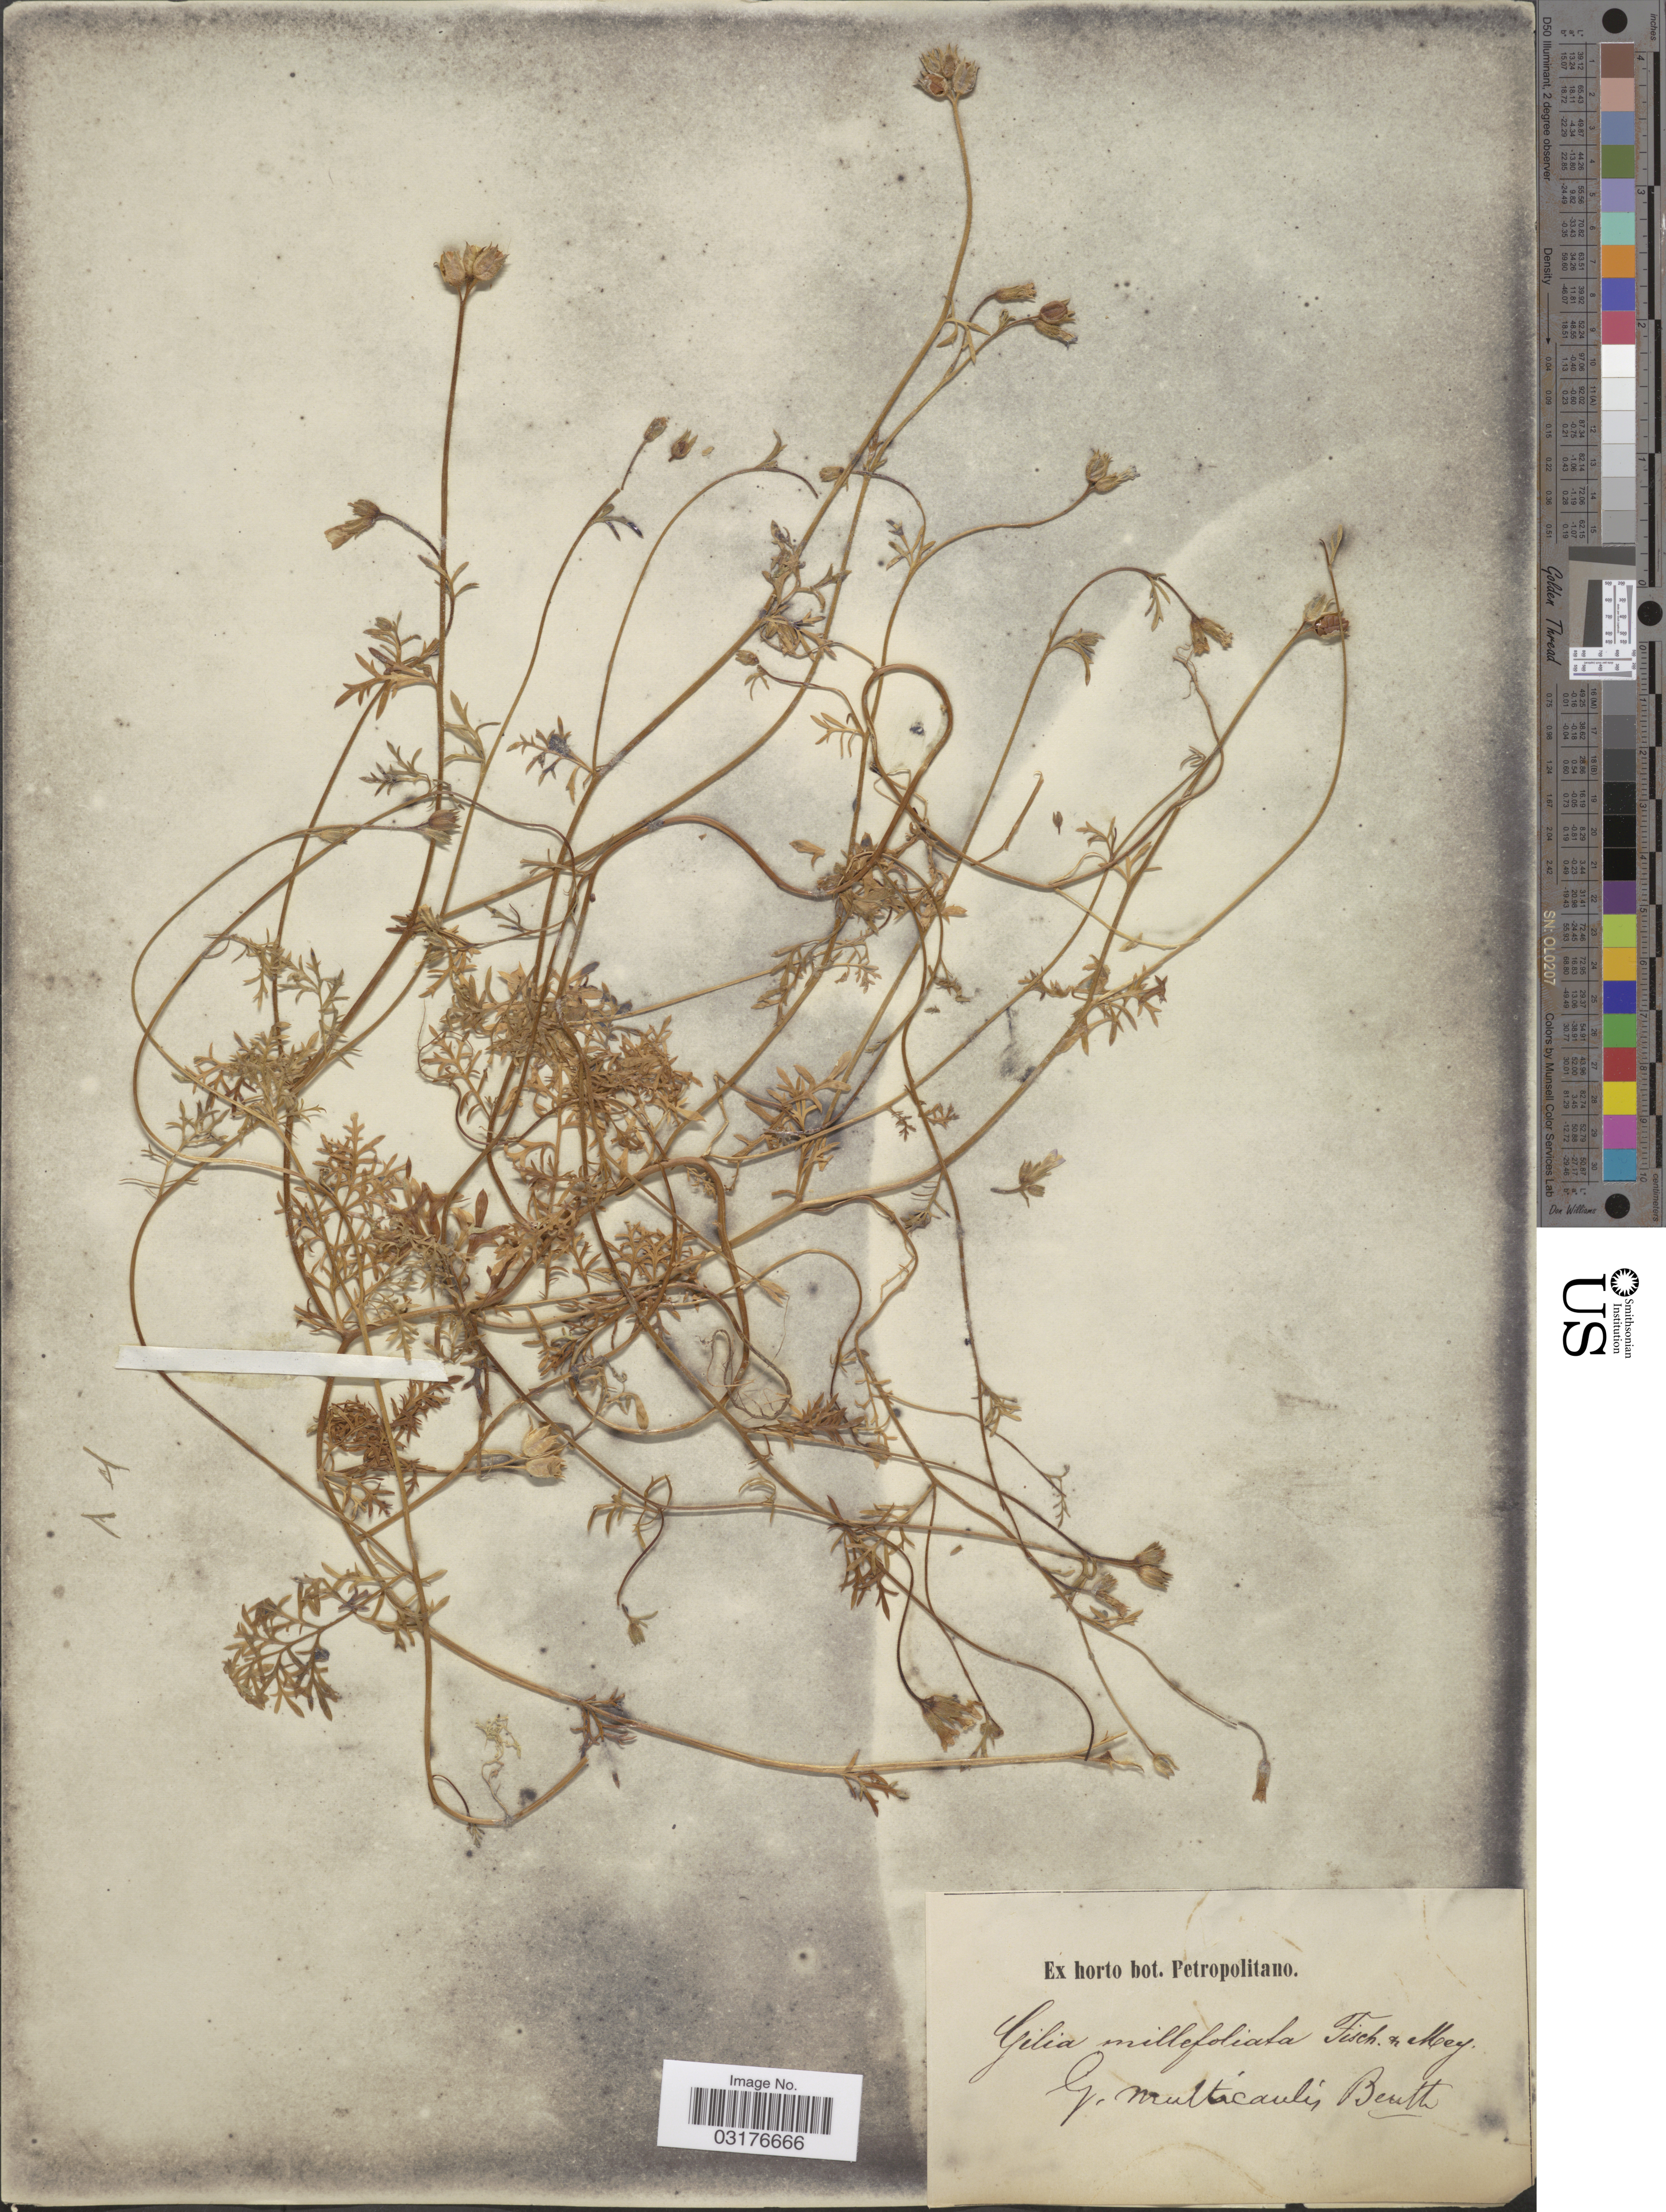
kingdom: Plantae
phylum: Tracheophyta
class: Magnoliopsida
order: Ericales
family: Polemoniaceae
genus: Gilia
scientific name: Gilia millefoliata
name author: Fisch. & C.A. Mey.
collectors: ex Horto Bot. Petropolitano